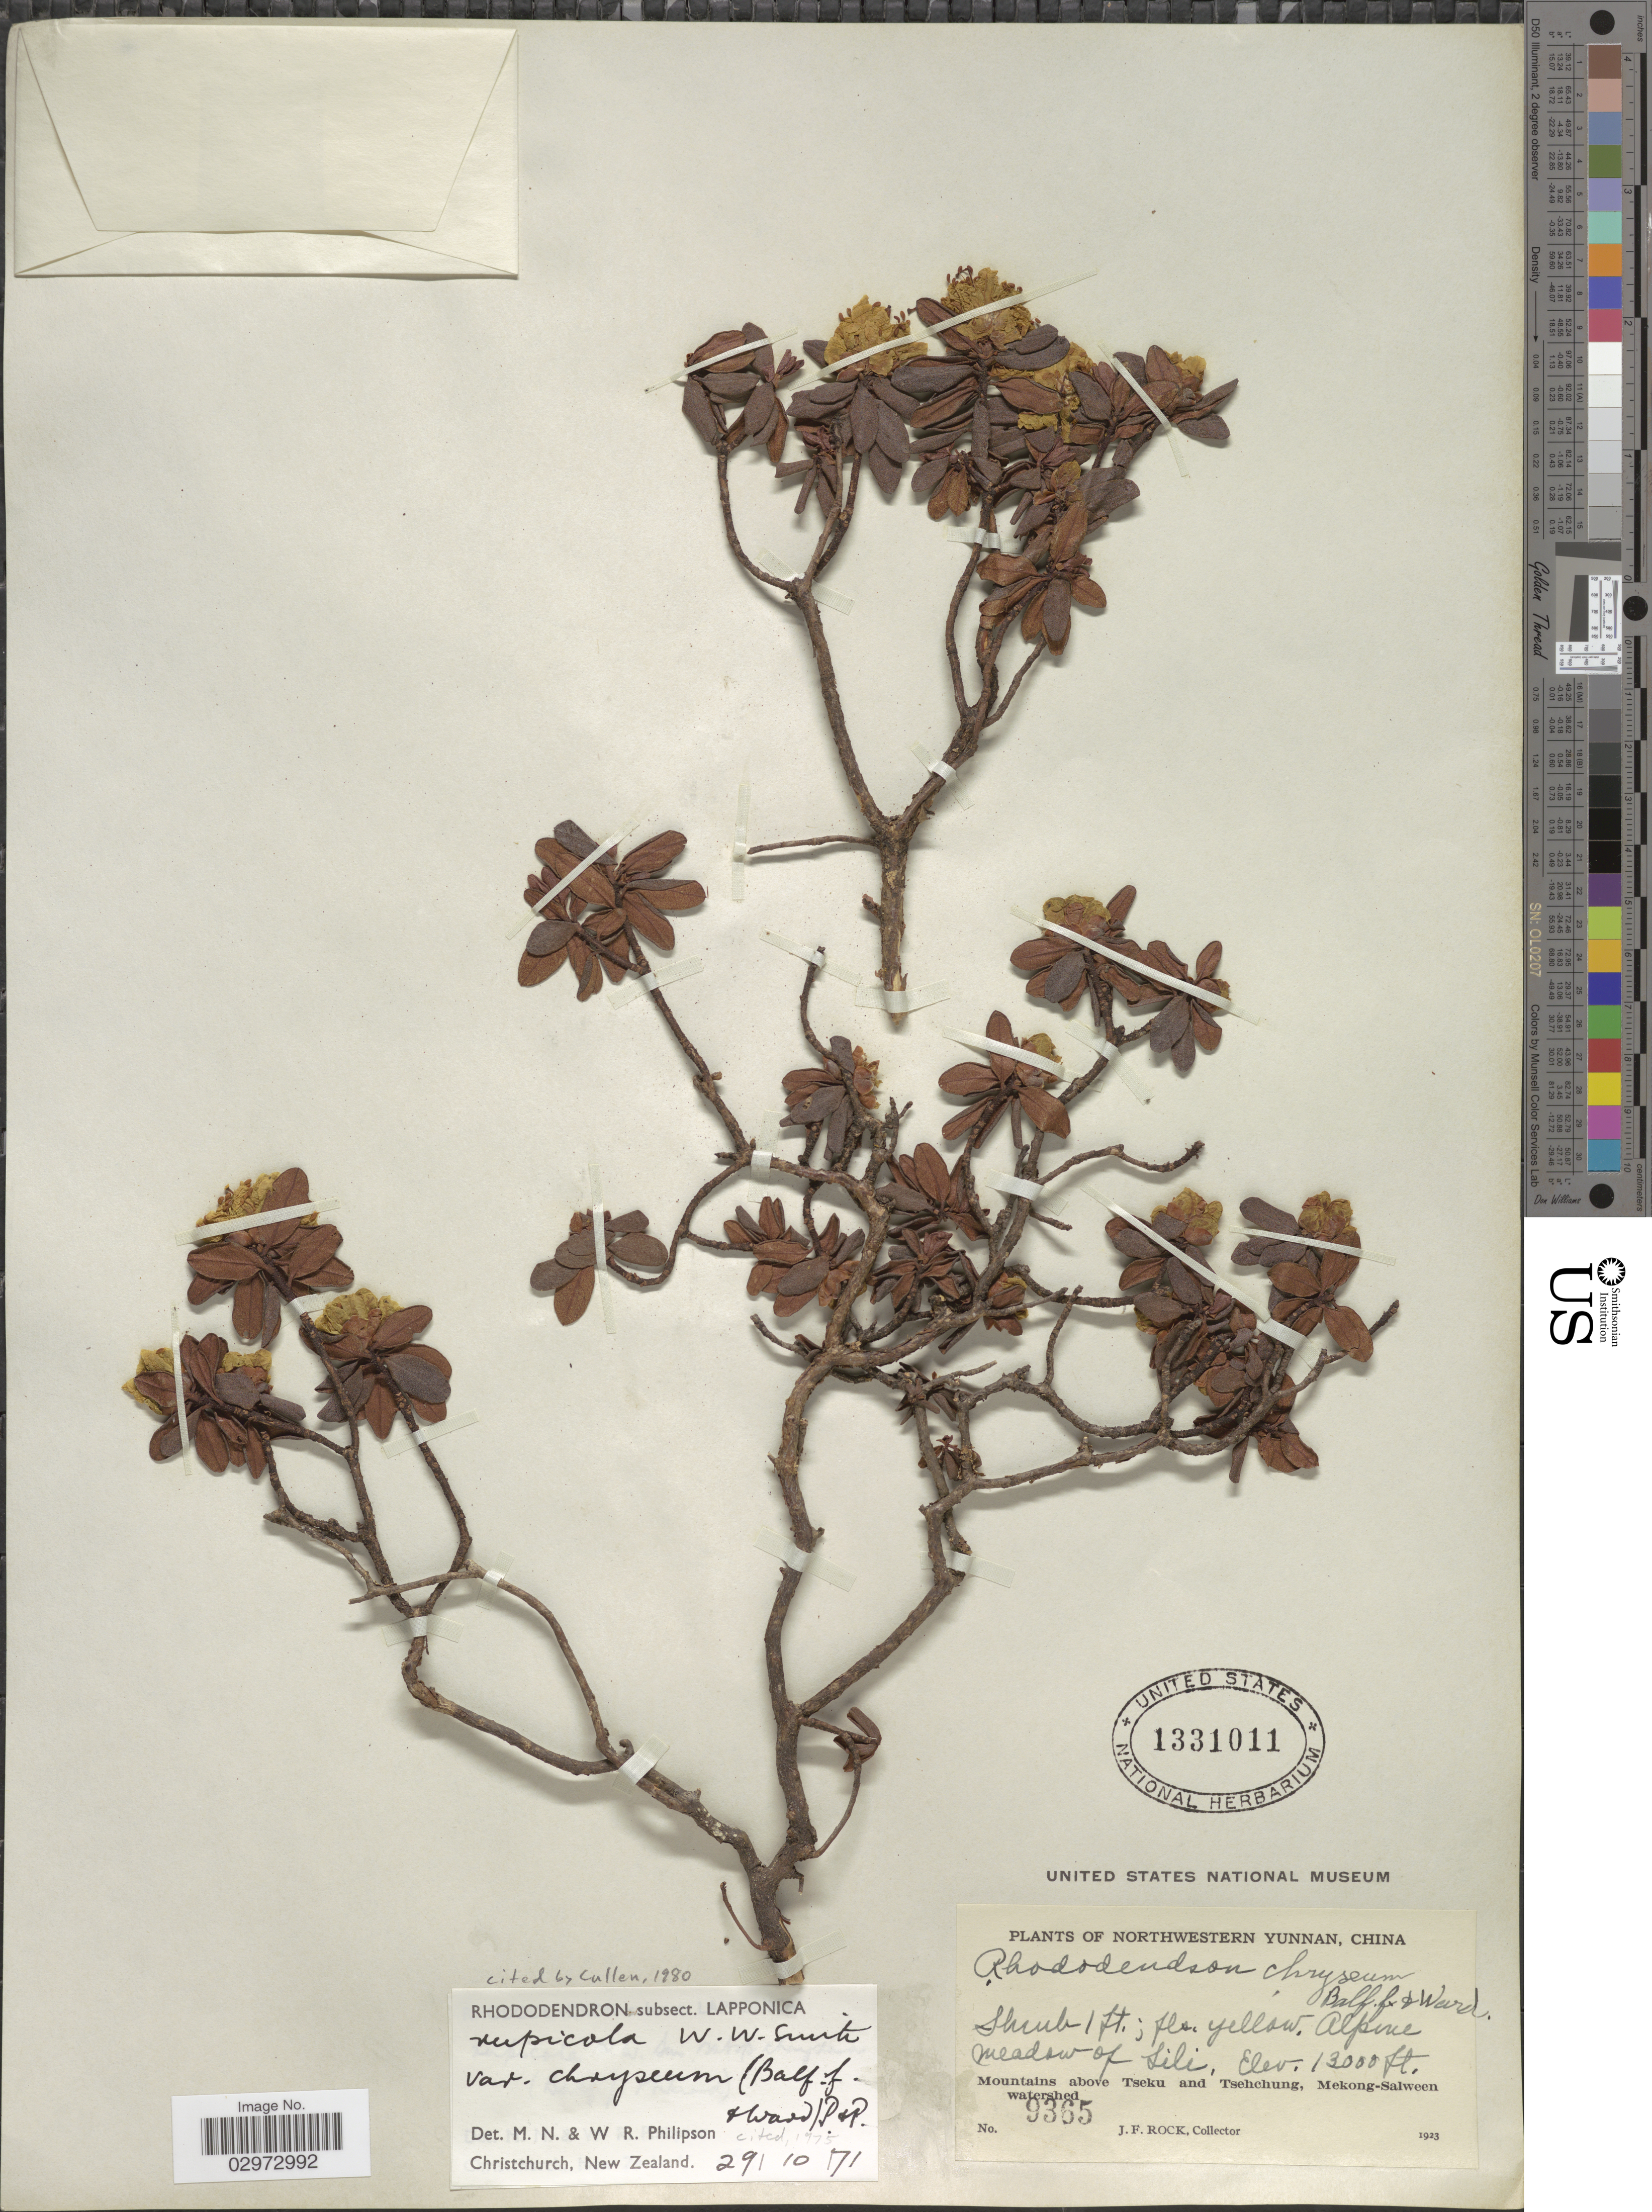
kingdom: Plantae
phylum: Tracheophyta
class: Magnoliopsida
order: Ericales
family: Ericaceae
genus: Rhododendron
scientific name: Rhododendron rupicola var. chryseum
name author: (Balf. f. & Kingdon-Ward) Philipson & M. N. Philipson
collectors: J. Rock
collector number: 9365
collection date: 1923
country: China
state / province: Yunnan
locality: Northwestern Yunnan, alpine meadow of Sili, Mountains above Tseku and Tsehchung, Mekong-Salween watershed.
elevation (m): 3962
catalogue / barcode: US 1331011